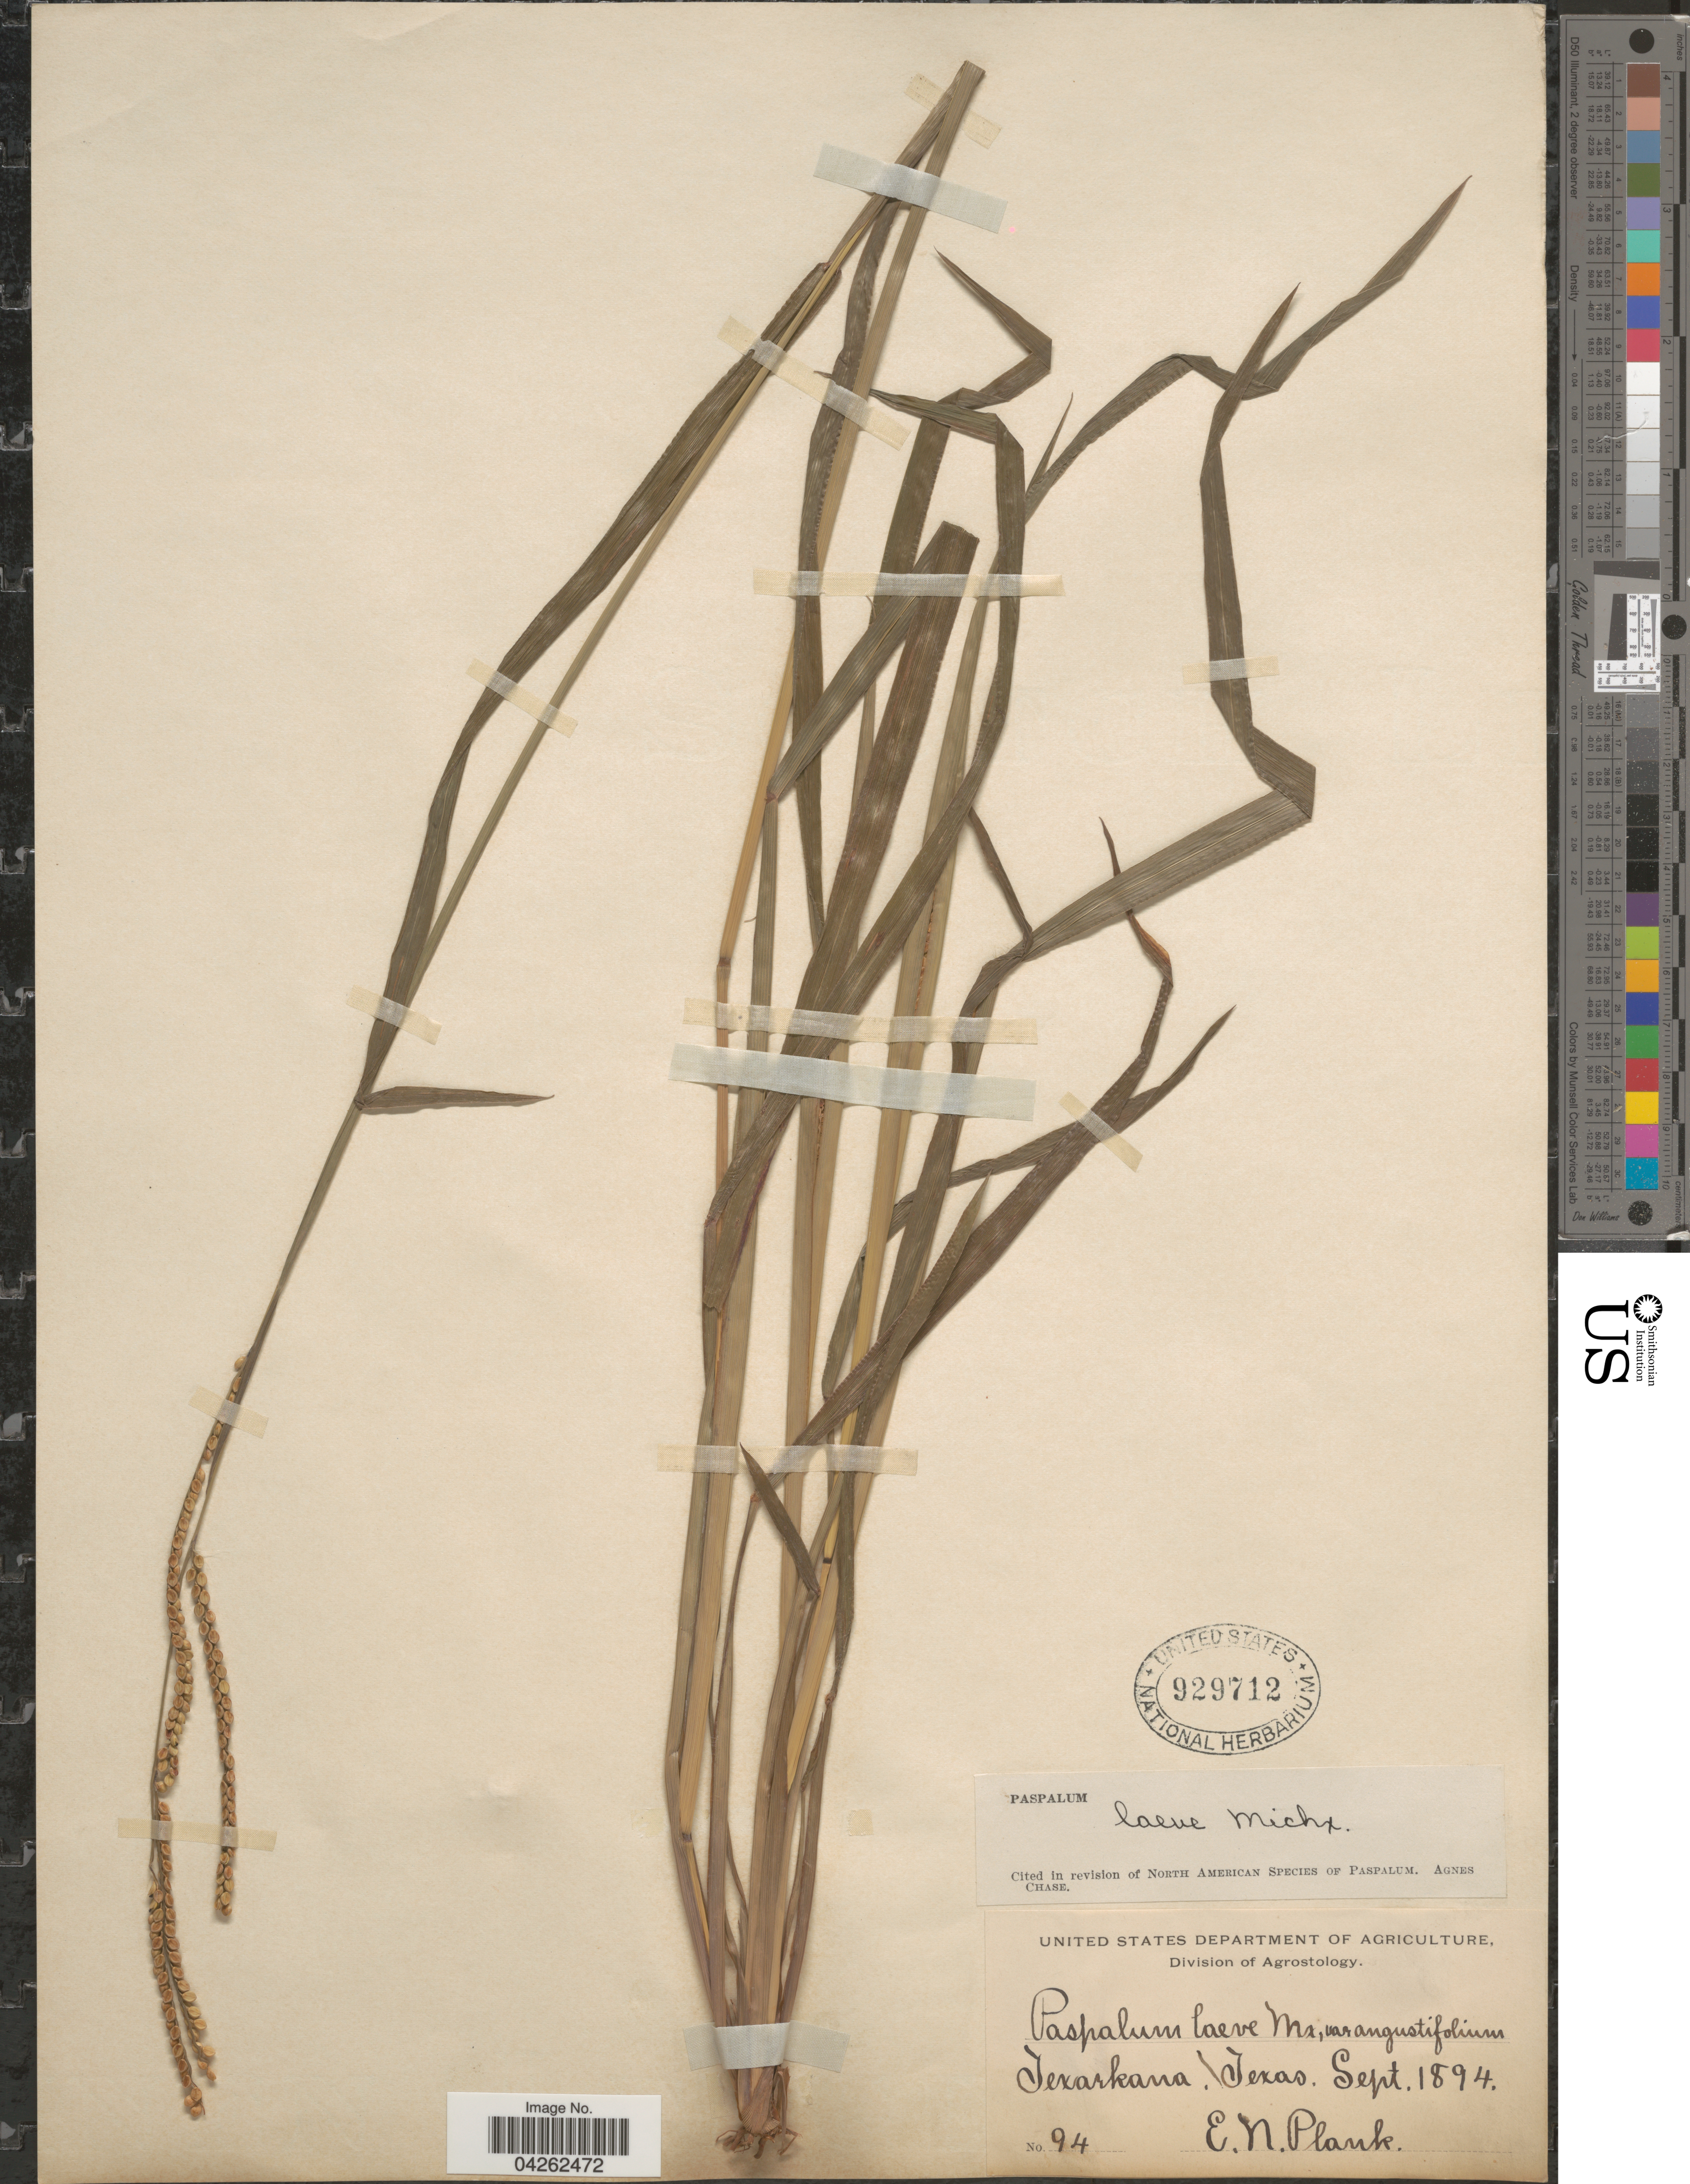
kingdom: Plantae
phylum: Tracheophyta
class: Liliopsida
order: Poales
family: Poaceae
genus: Paspalum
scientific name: Paspalum laeve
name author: Michx.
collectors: E. Plank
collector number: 94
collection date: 1894-09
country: United States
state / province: Texas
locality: Texarkana.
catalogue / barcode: US 929712